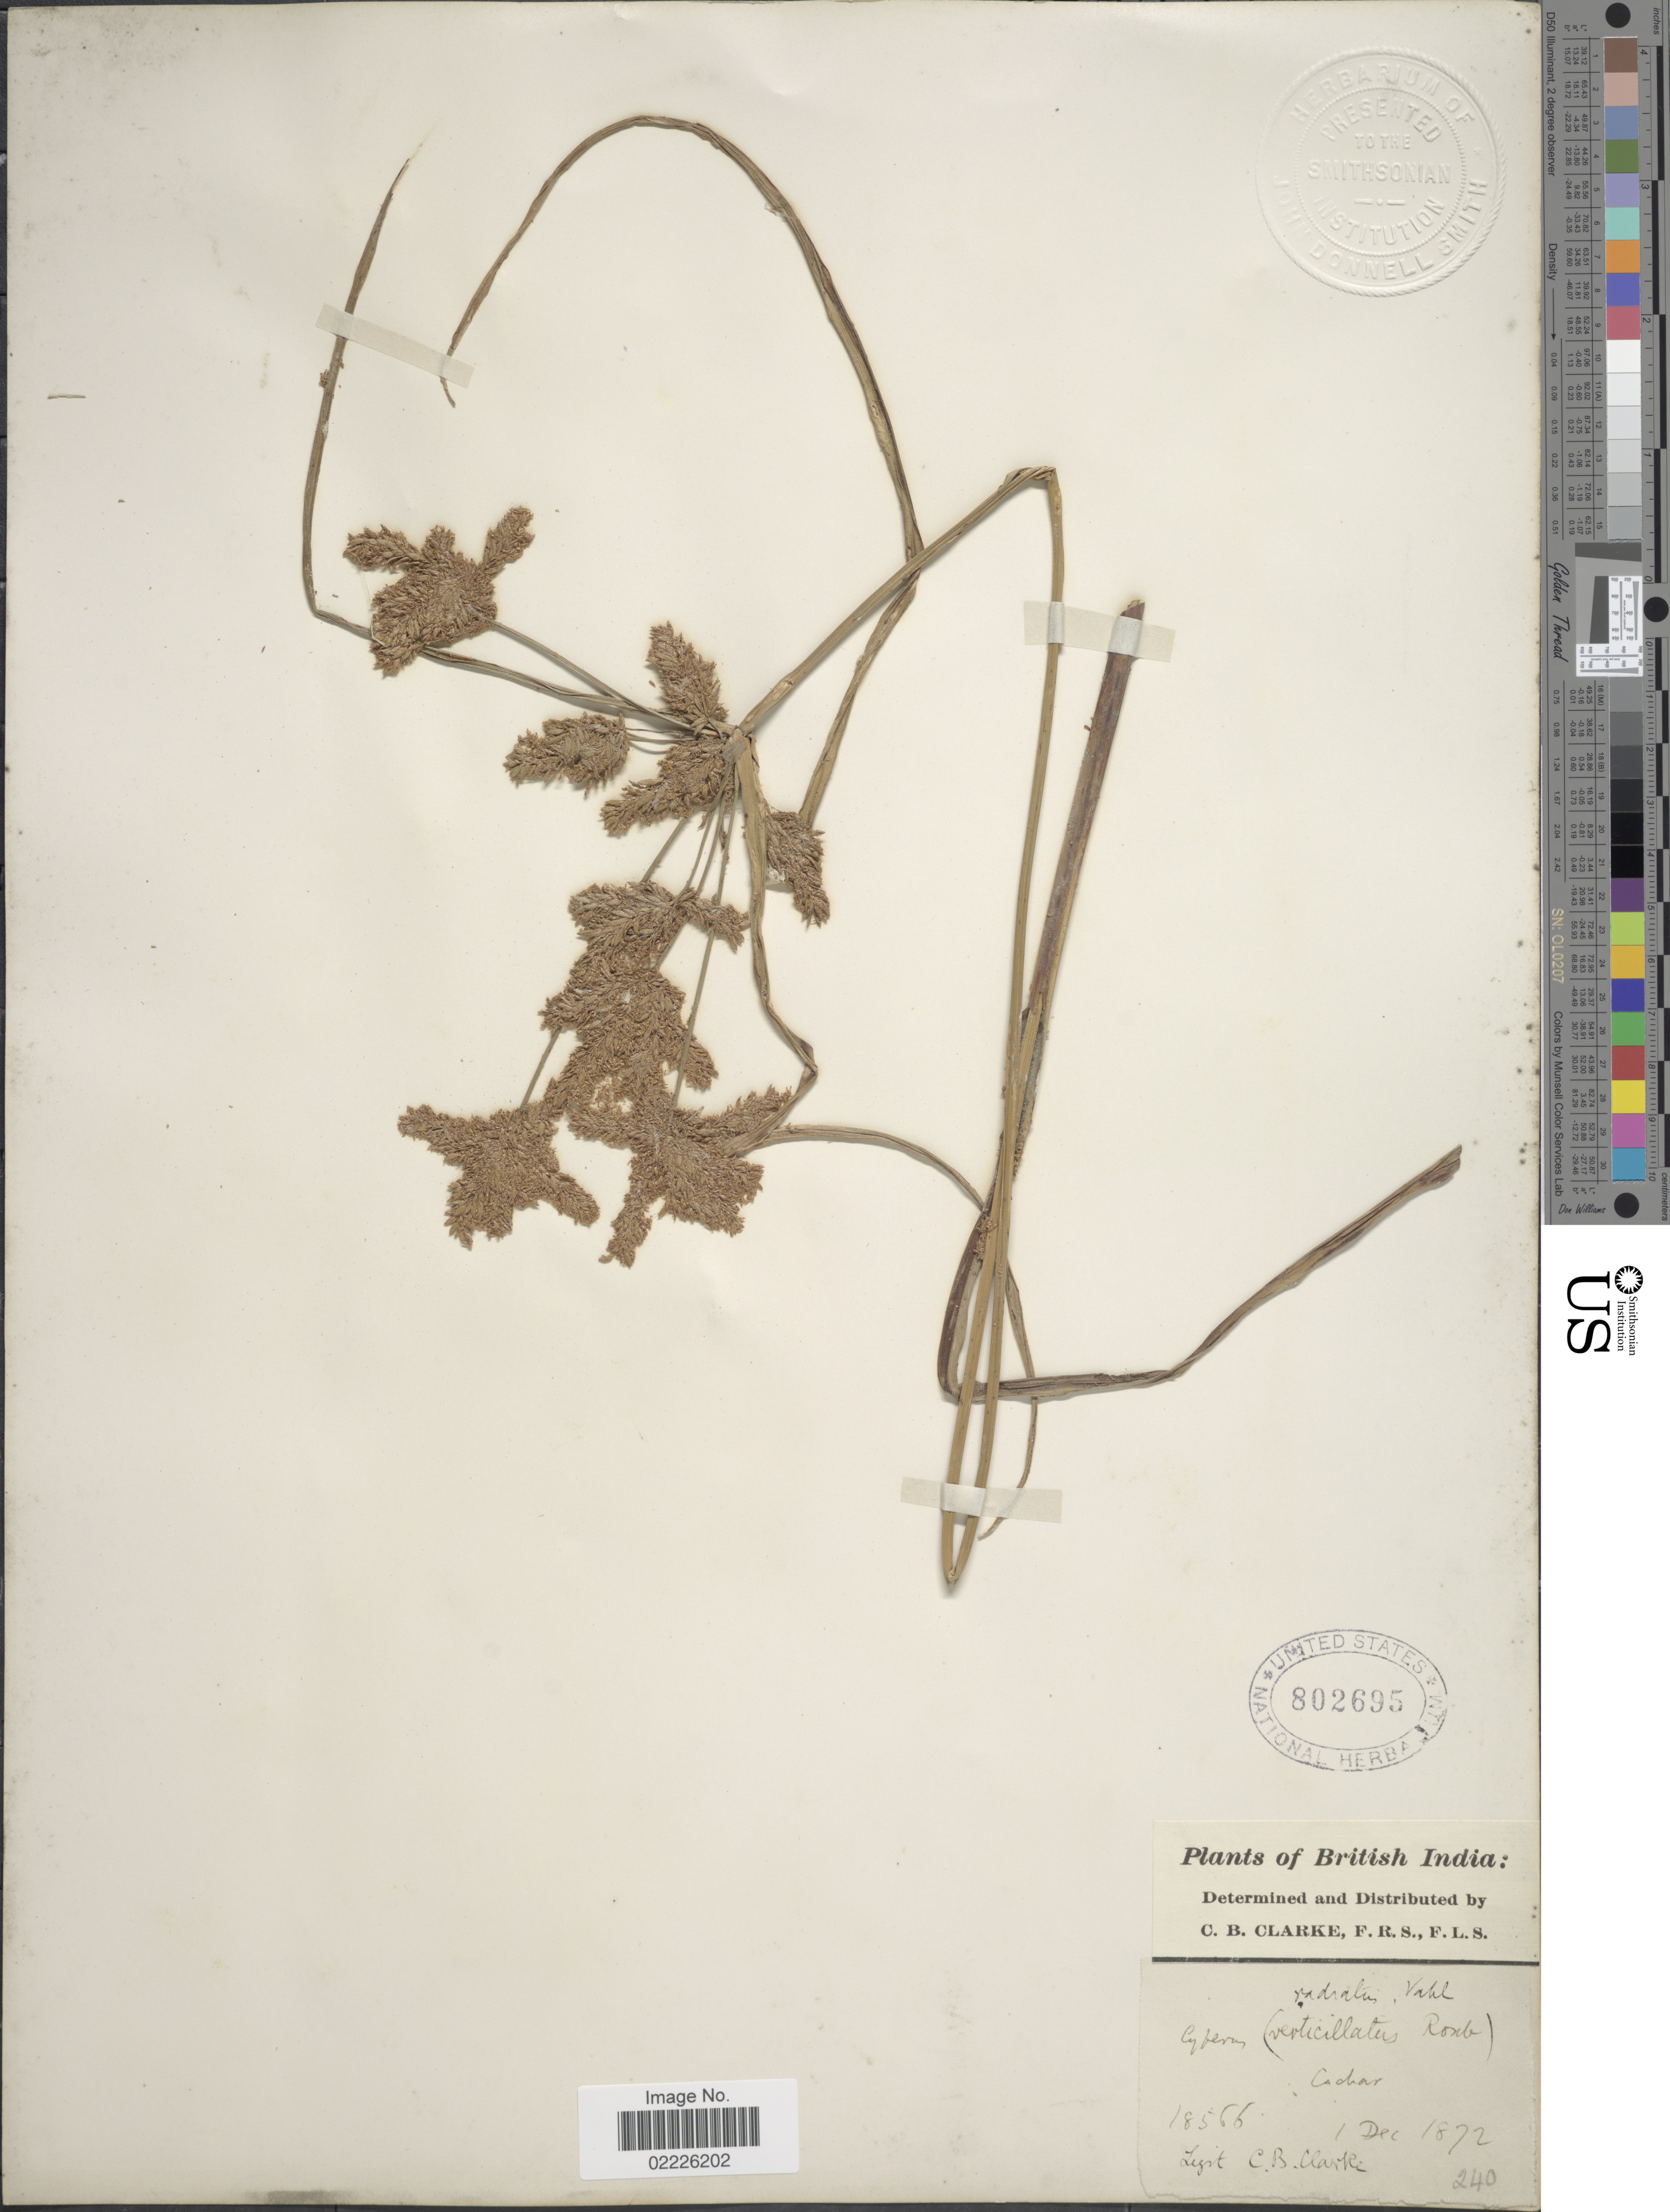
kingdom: Plantae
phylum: Tracheophyta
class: Liliopsida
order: Poales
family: Cyperaceae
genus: Cyperus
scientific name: Cyperus imbricatus Retz.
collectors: C. B. Clarke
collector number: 18566/240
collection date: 1872-12-01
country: India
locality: British India. Cachar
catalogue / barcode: US 802695